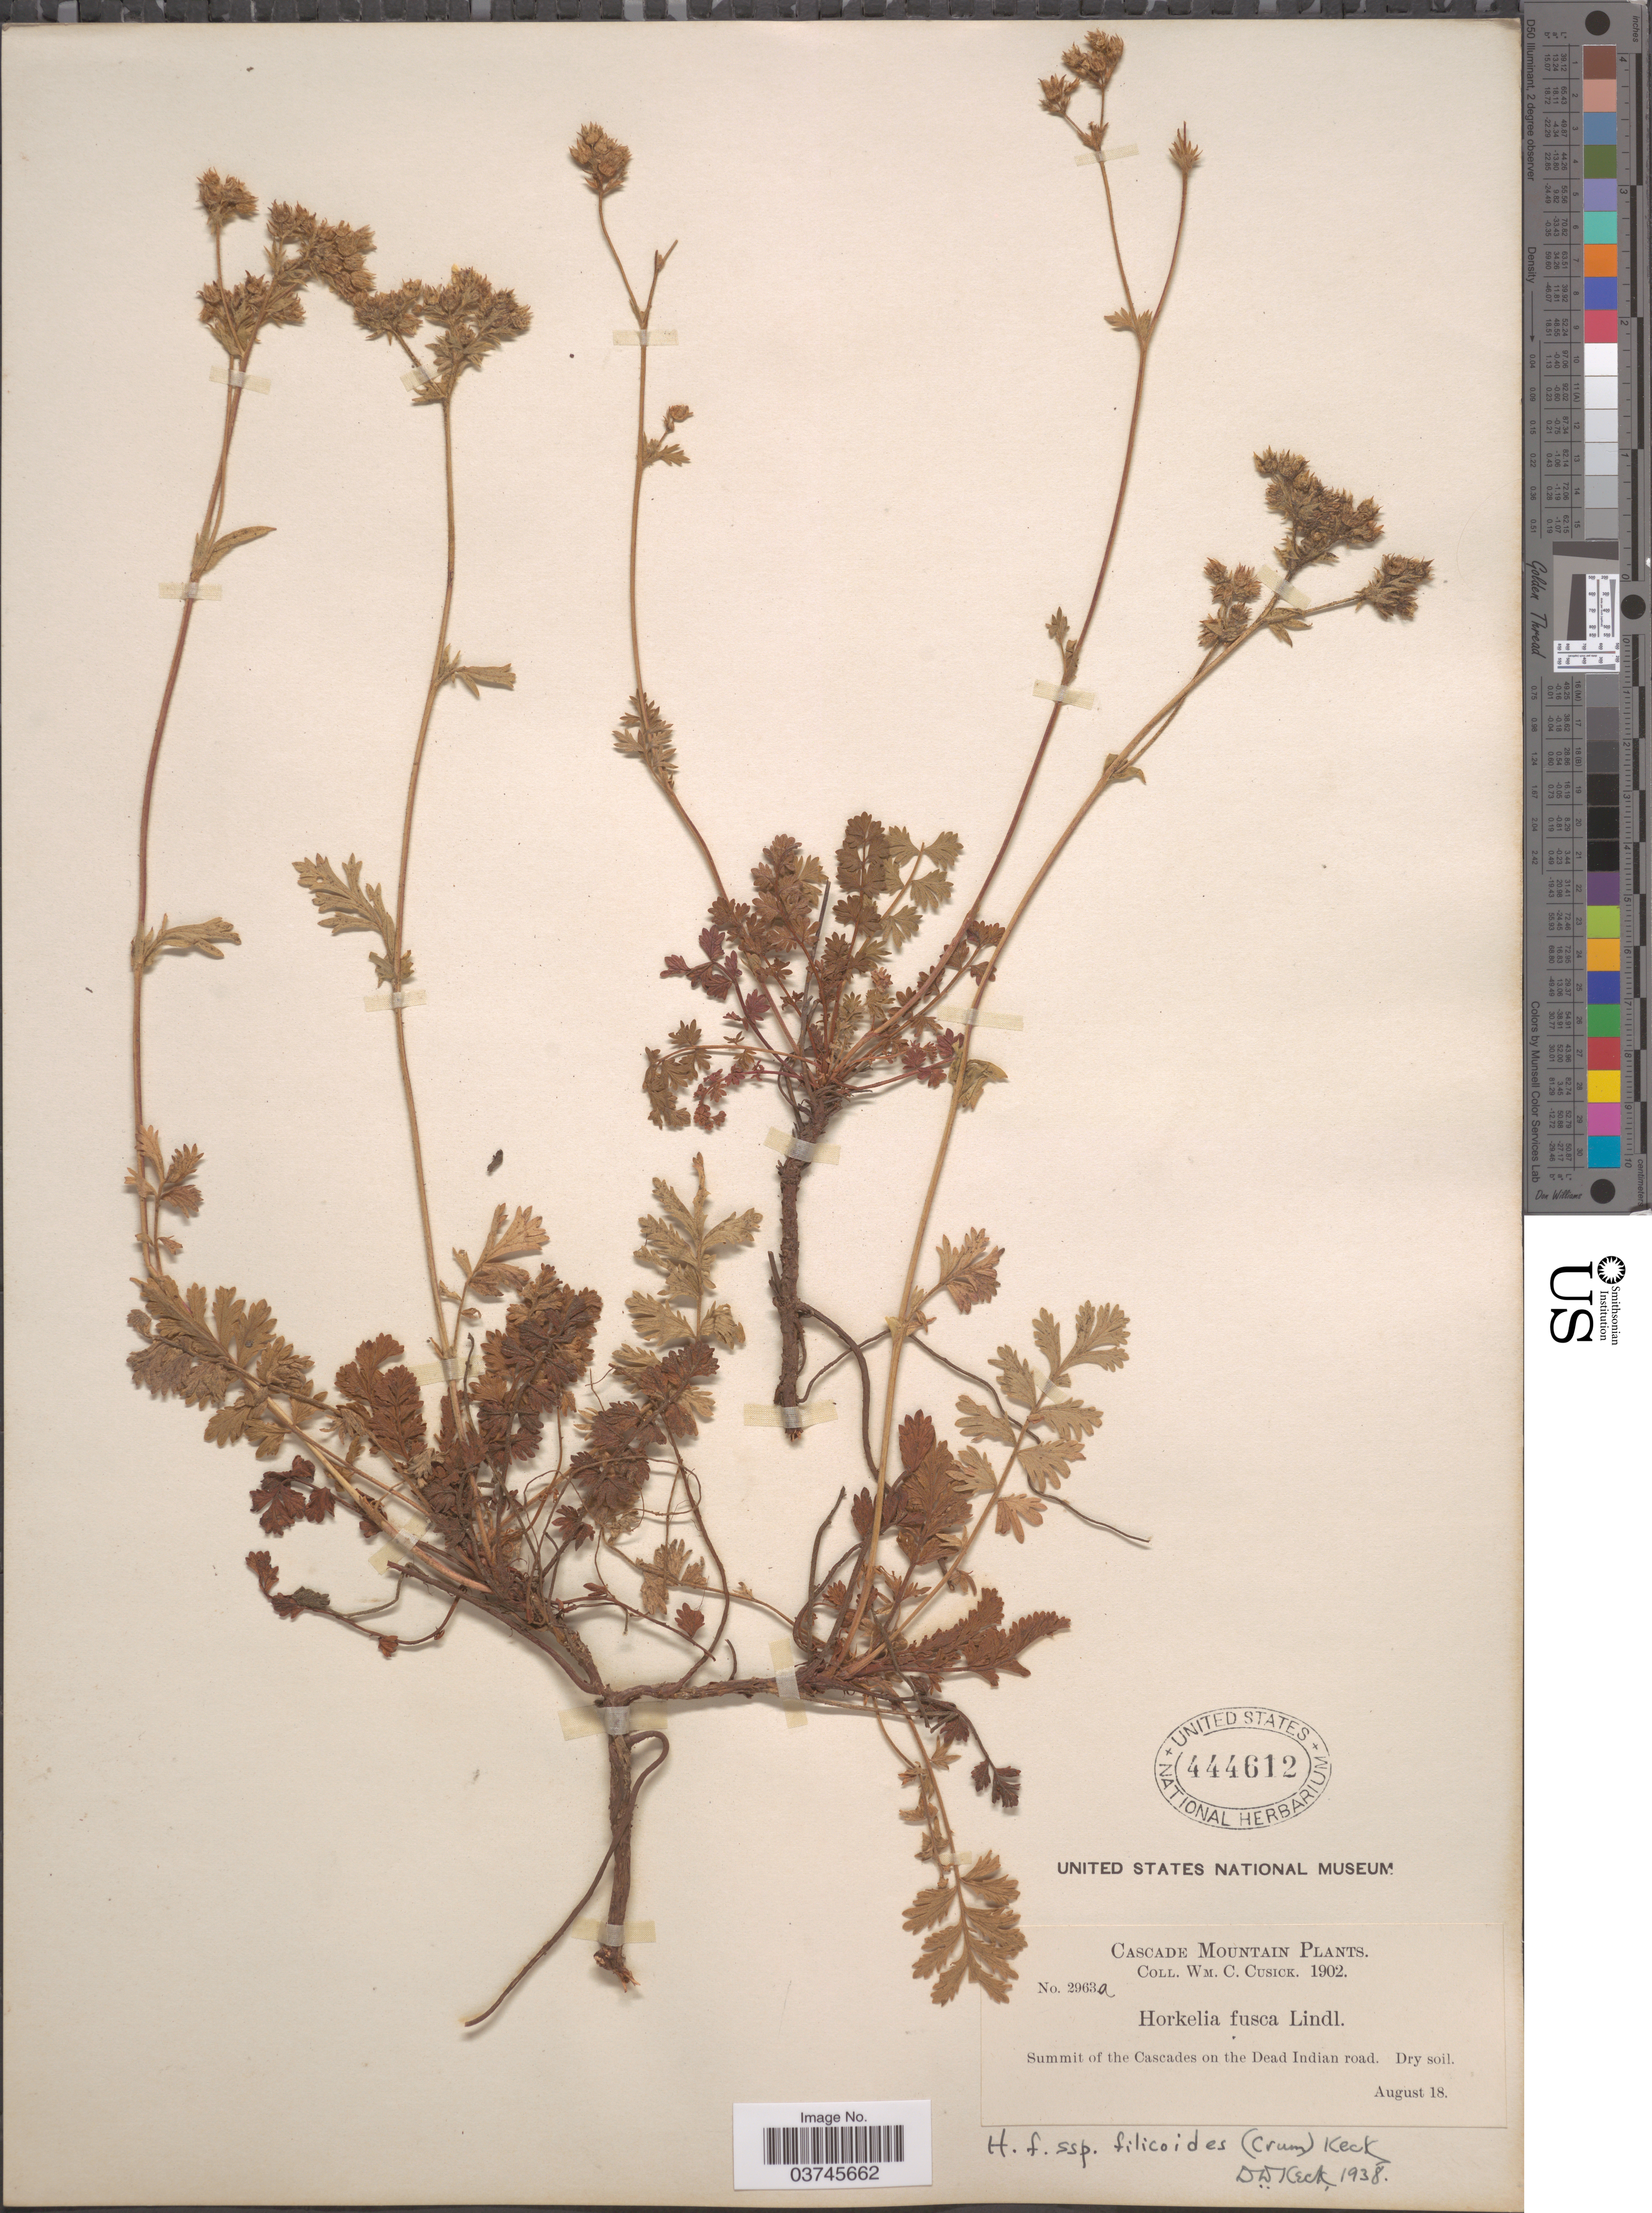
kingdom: Plantae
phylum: Tracheophyta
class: Magnoliopsida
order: Rosales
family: Rosaceae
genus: Potentilla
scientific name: Potentilla douglasii var. filicoides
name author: Crum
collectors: W. C. Cusick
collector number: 2963a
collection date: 1902-08-18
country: United States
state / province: Oregon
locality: Cascade Mountain. Summit of the Cascades on the Dead Indian road.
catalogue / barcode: US 444612